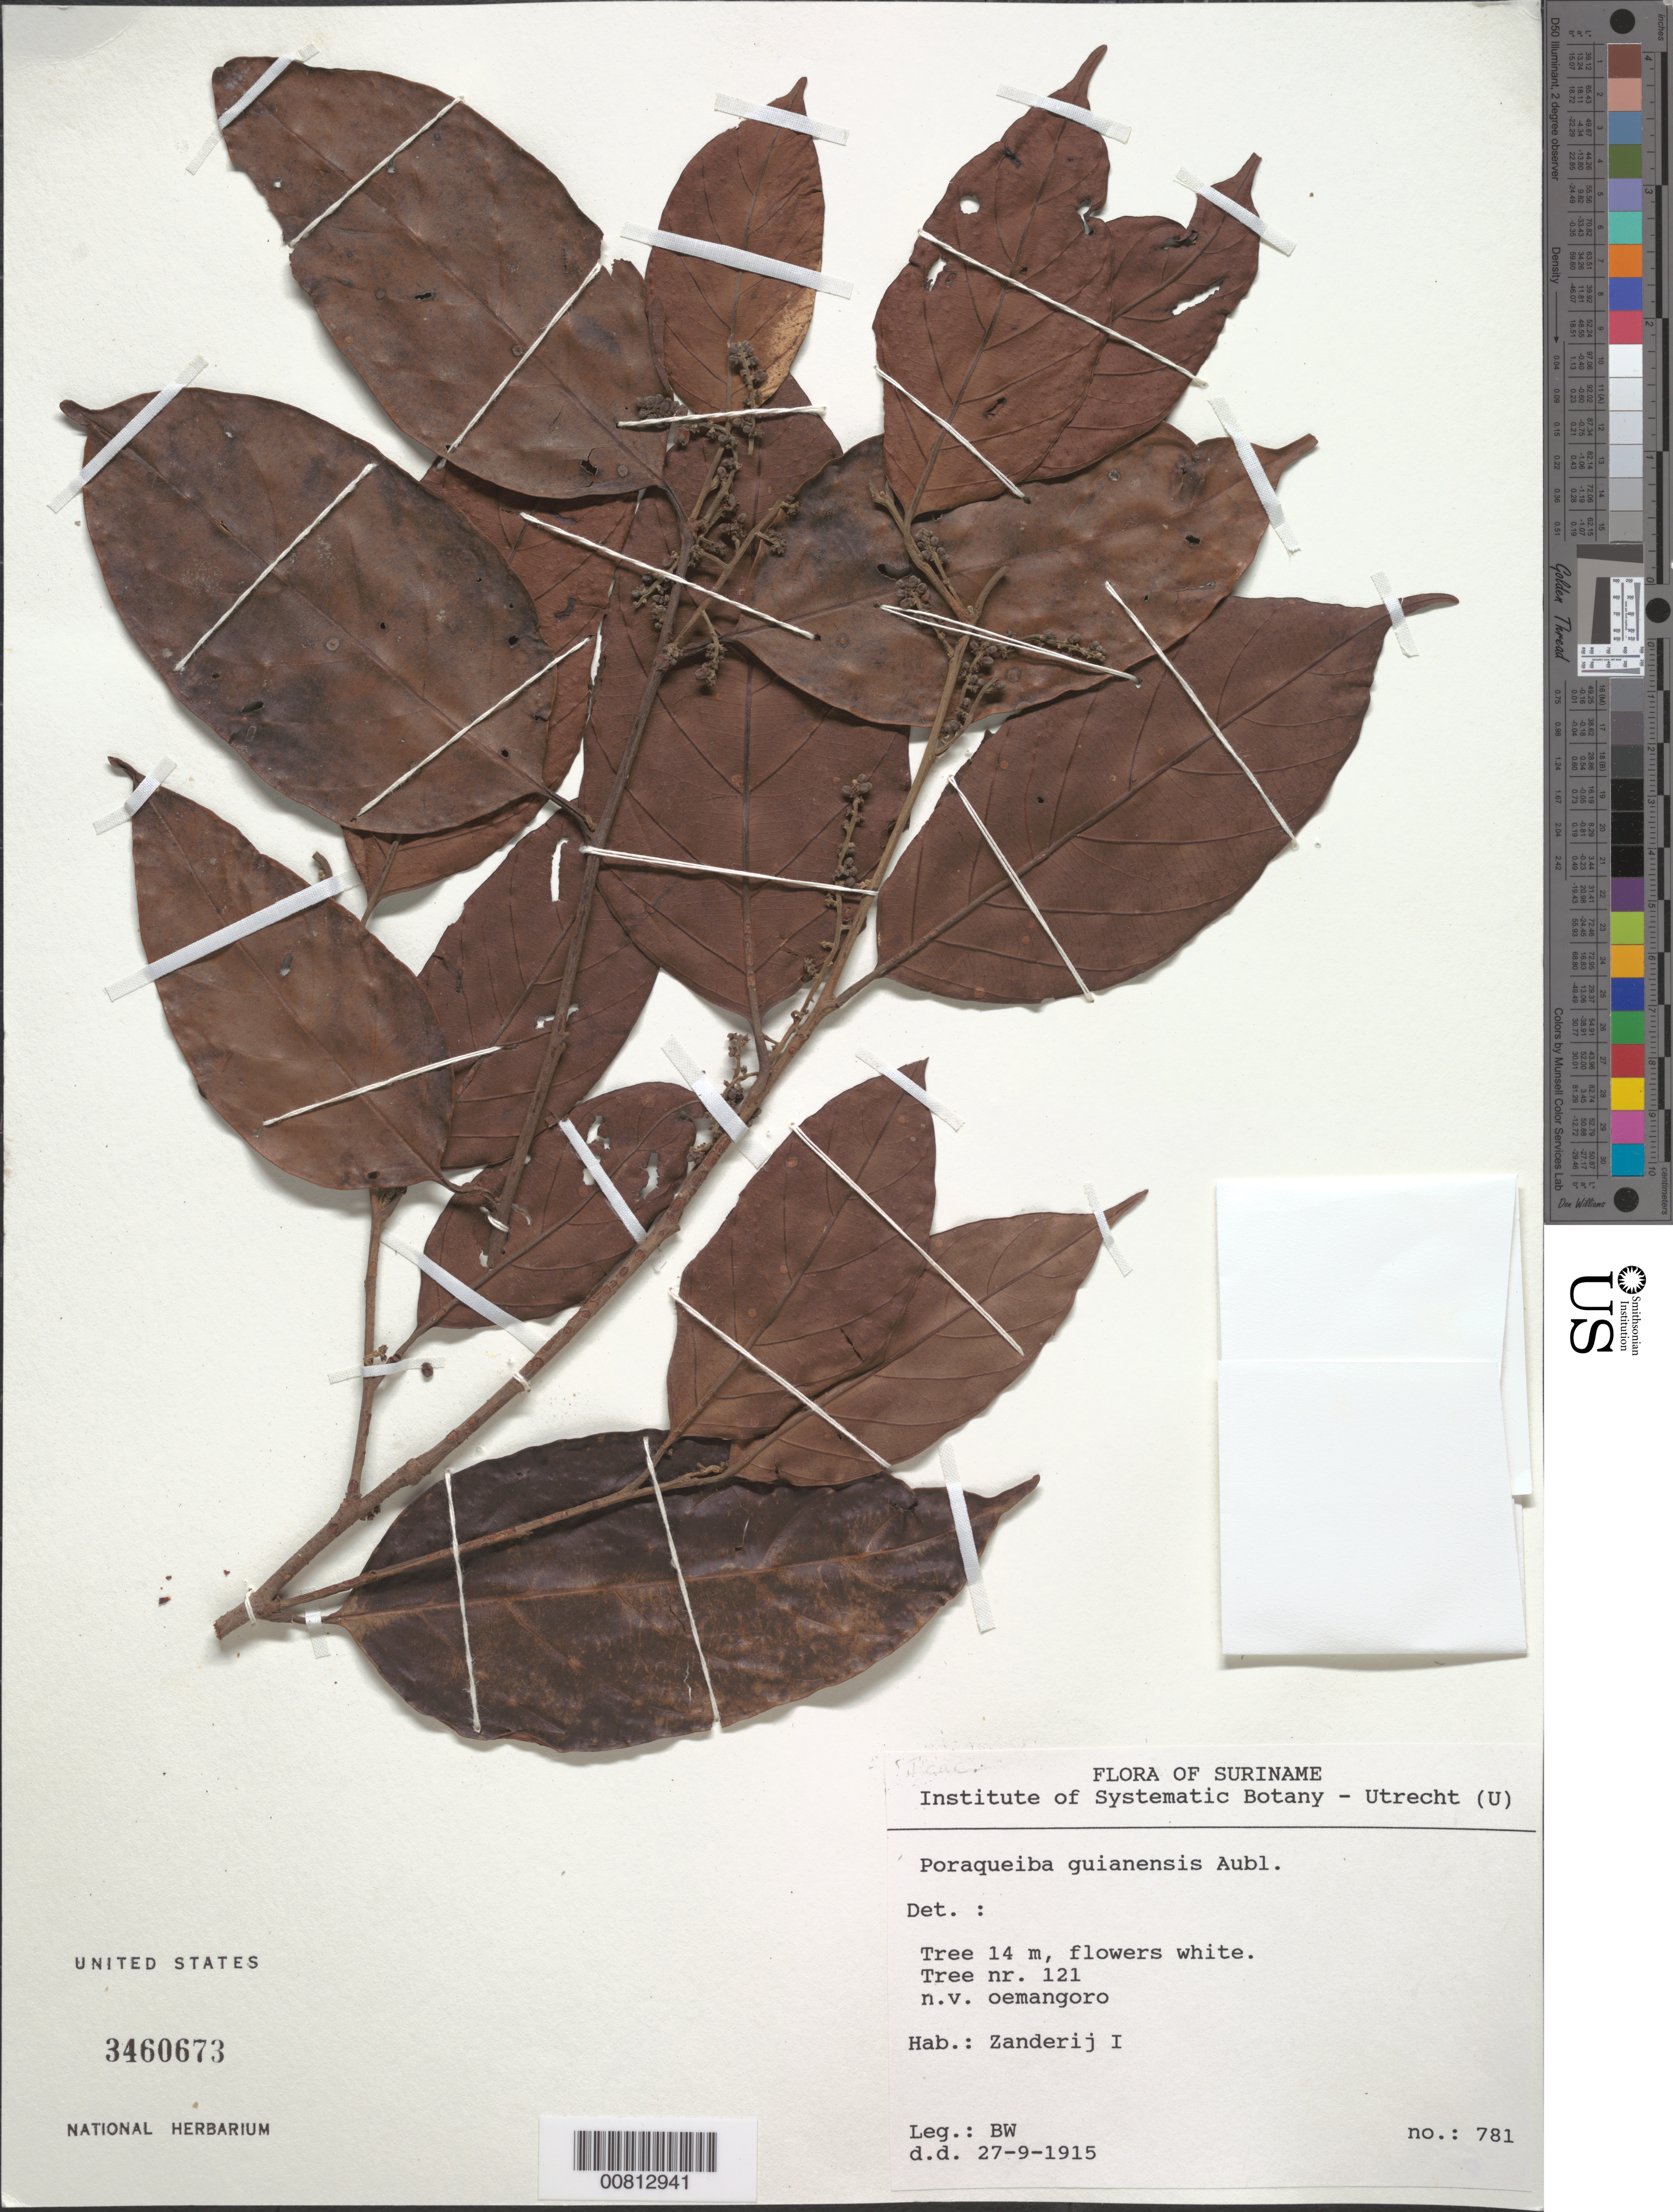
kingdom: Plantae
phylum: Tracheophyta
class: Magnoliopsida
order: Metteniusales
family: Metteniusaceae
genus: Poraqueiba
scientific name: Poraqueiba guianensis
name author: Aubl.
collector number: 781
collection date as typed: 27-Sep-15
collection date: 1915-09-27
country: Suriname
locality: Zanderij I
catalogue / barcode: US 3460673